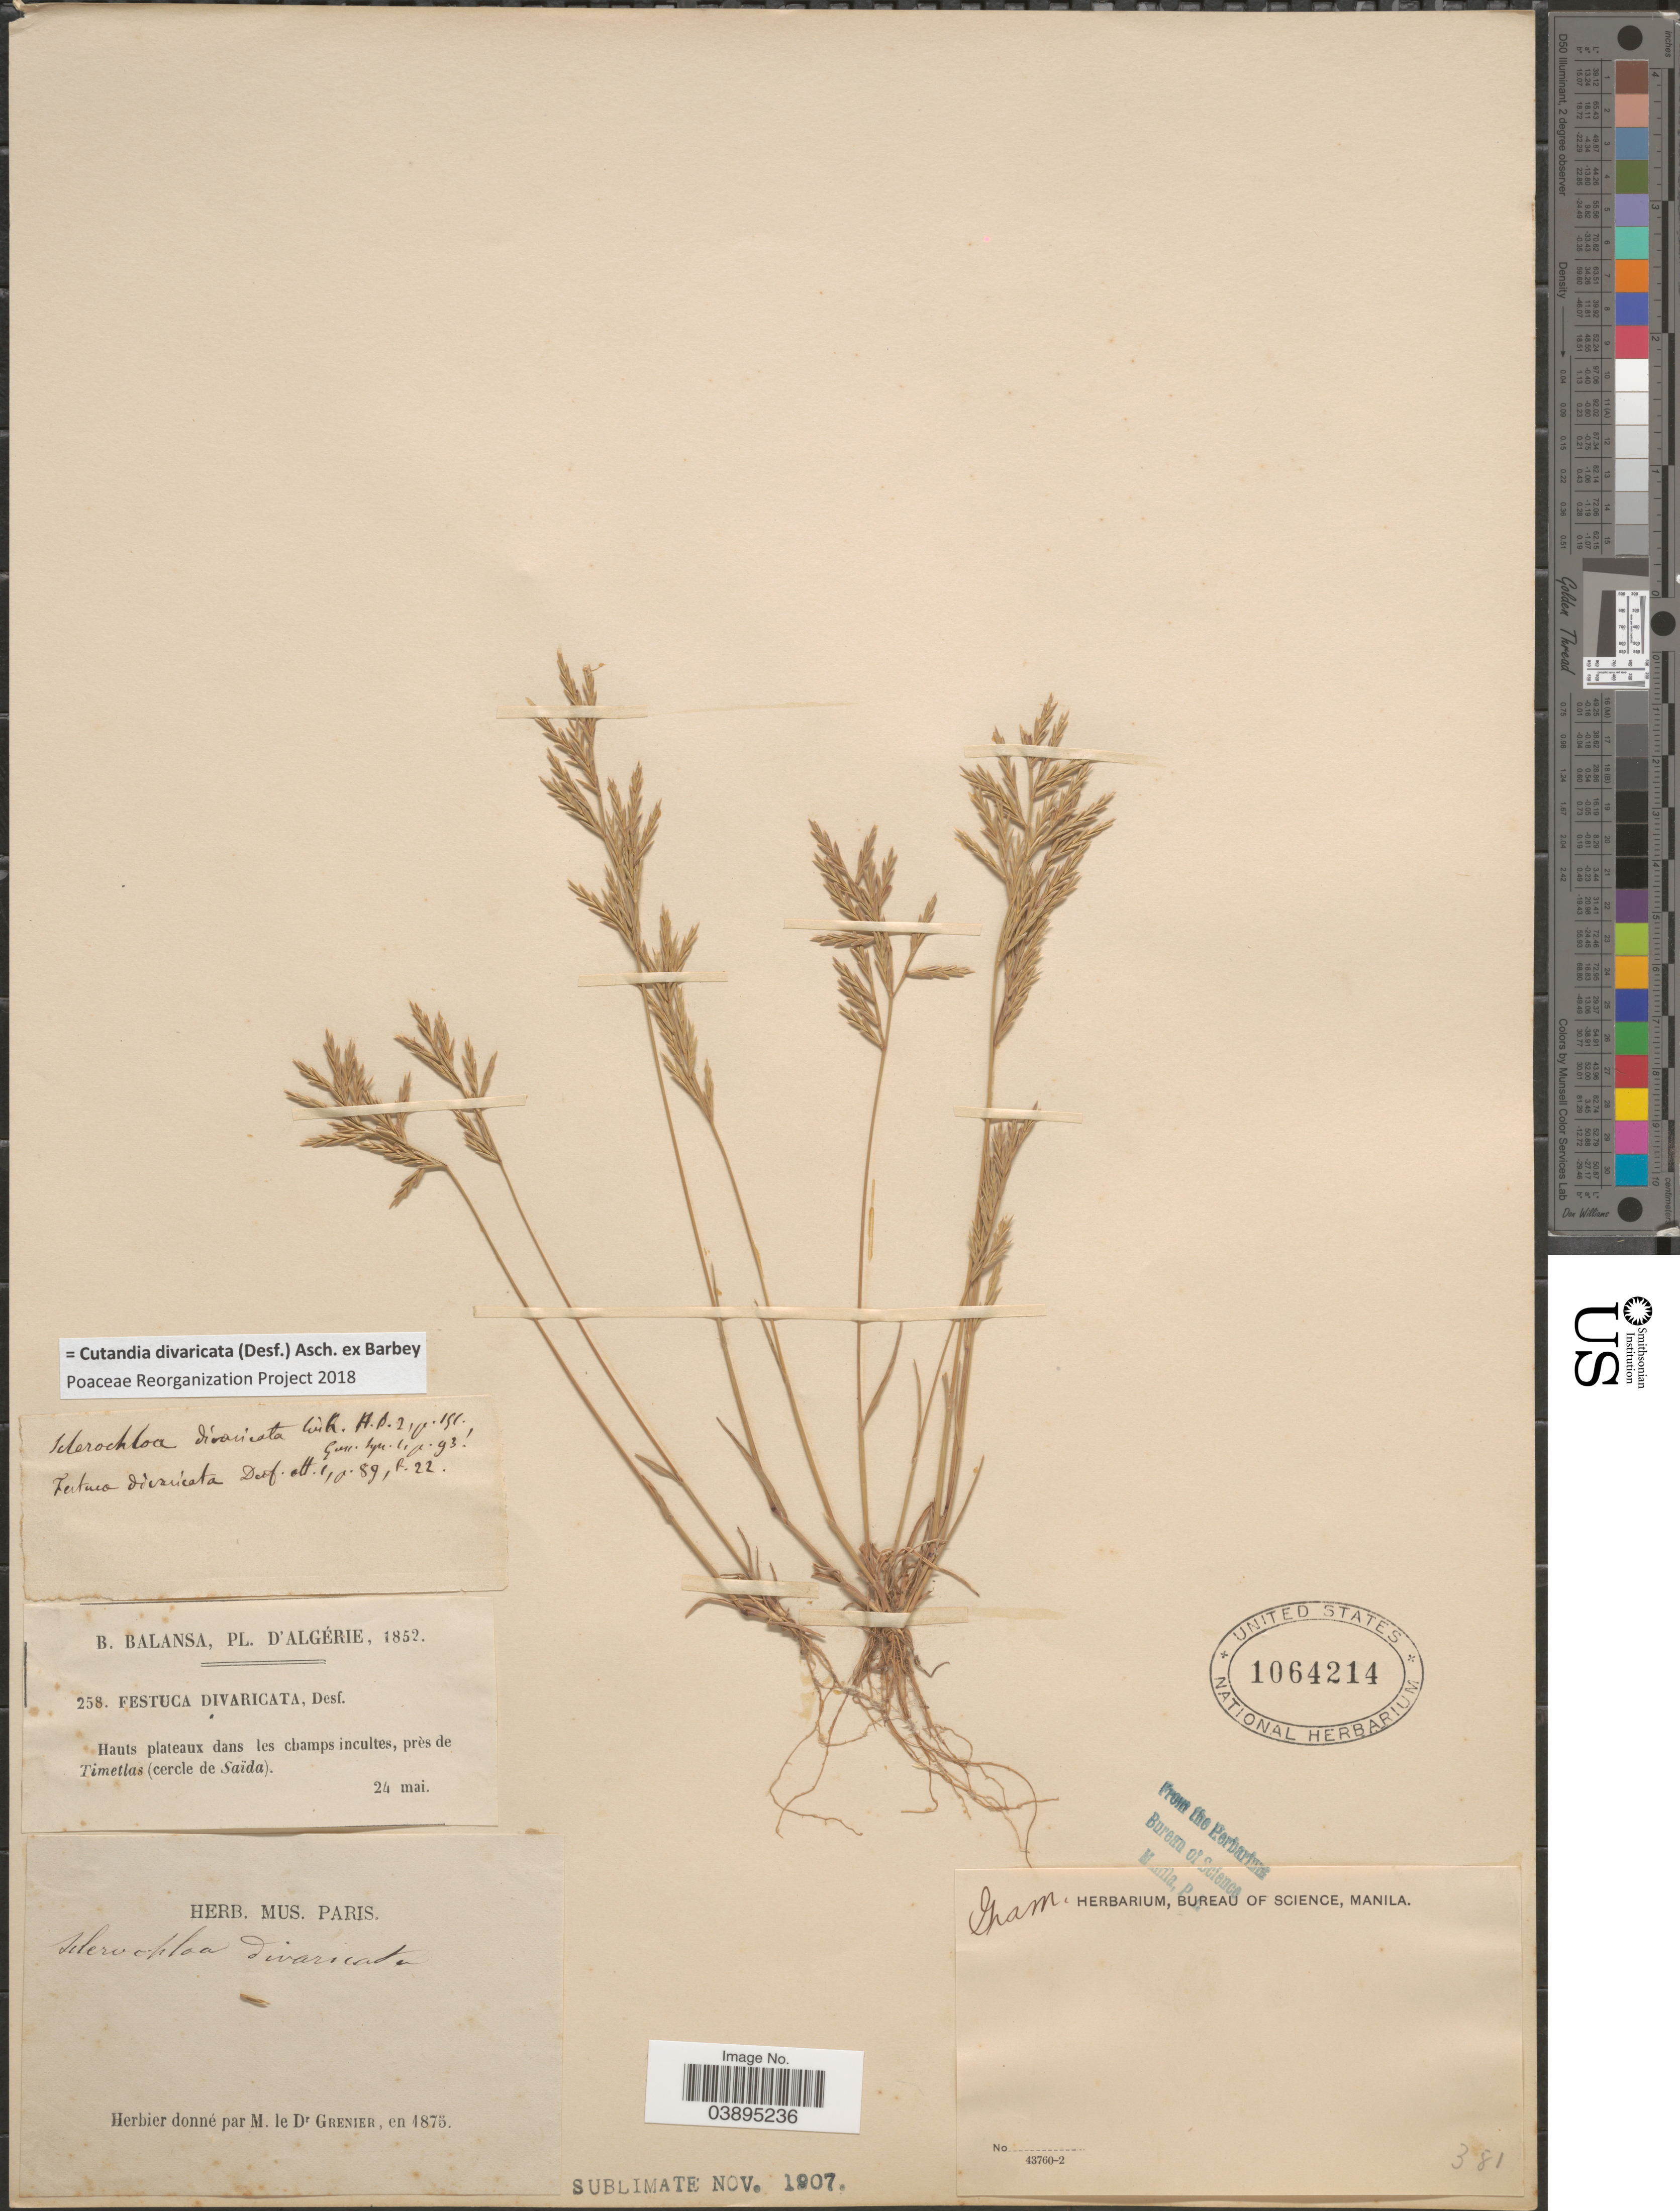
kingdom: Plantae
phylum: Tracheophyta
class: Liliopsida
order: Poales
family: Poaceae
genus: Cutandia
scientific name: Cutandia divaricata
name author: (Desf.) Asch. ex Barbey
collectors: B. Balansa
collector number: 258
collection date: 1852-05-24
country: Algeria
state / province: Saïda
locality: Hauts plateaux dans les champs incultes, près de Timetlas (cercle de Saïda).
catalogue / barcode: US 1064214